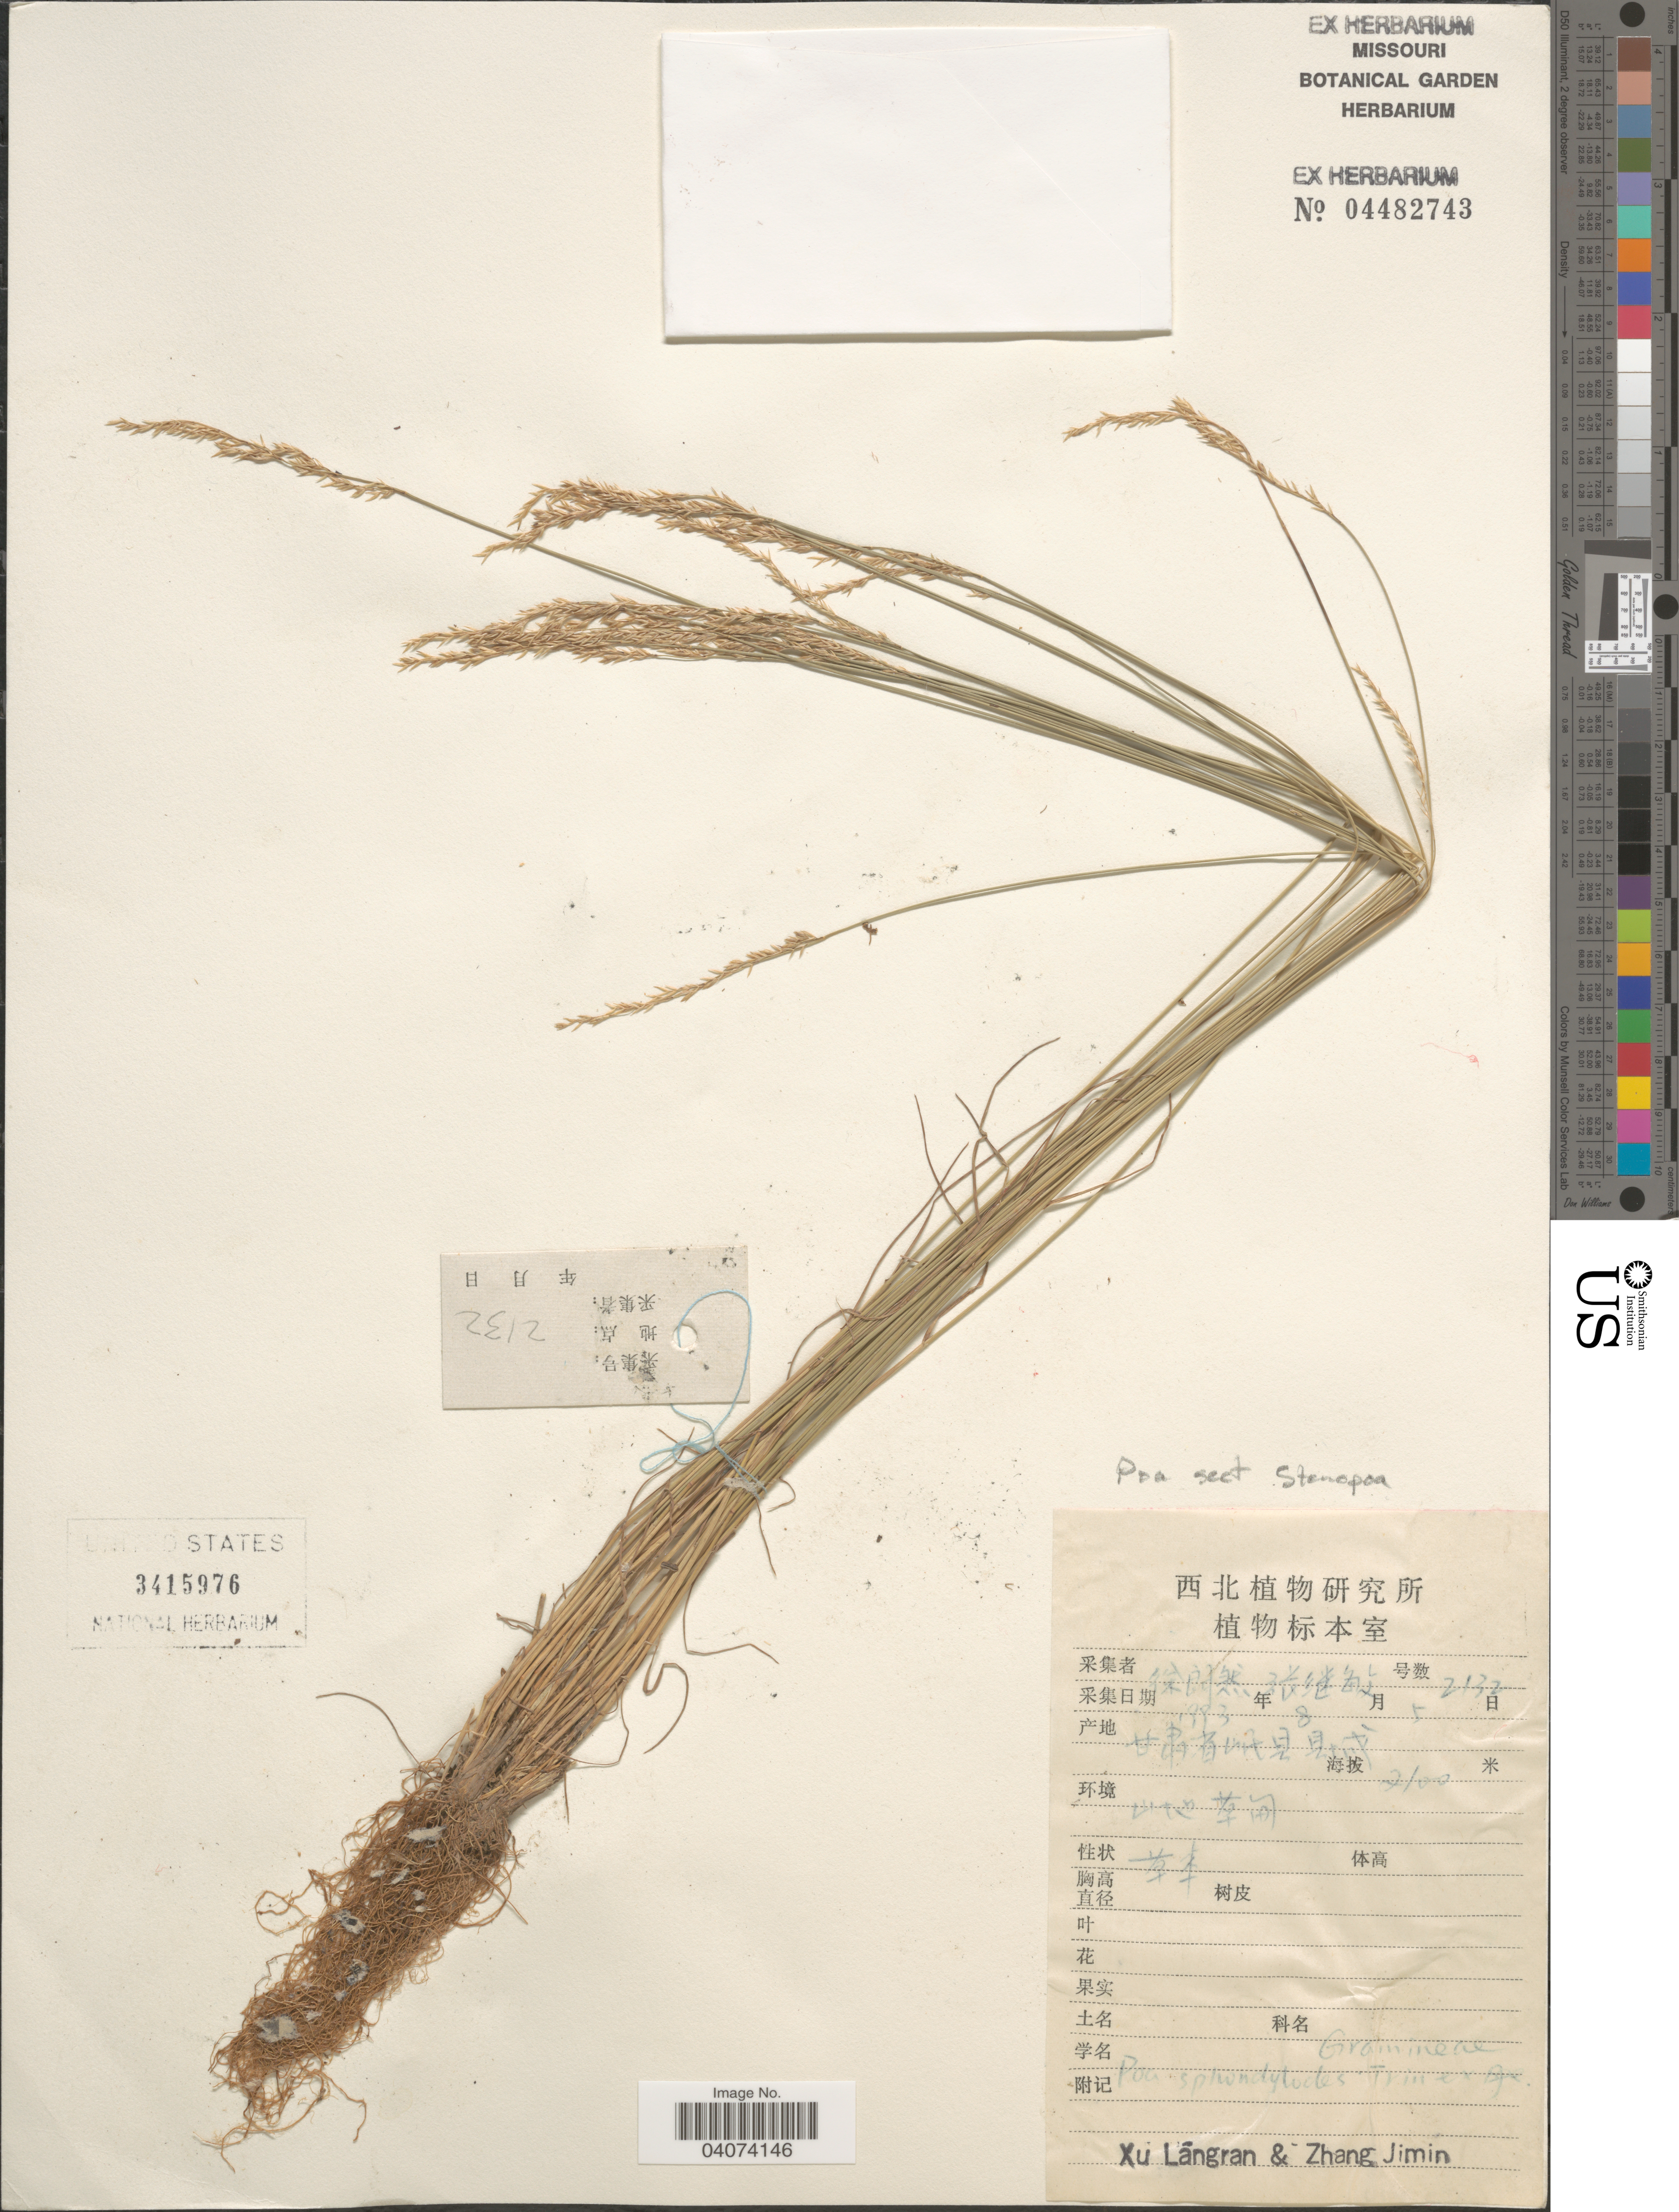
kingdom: Plantae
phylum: Tracheophyta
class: Liliopsida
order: Poales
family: Poaceae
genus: Poa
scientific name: Poa sp.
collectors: L. Xu & J. Zhang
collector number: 2132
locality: X.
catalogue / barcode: US 3415976